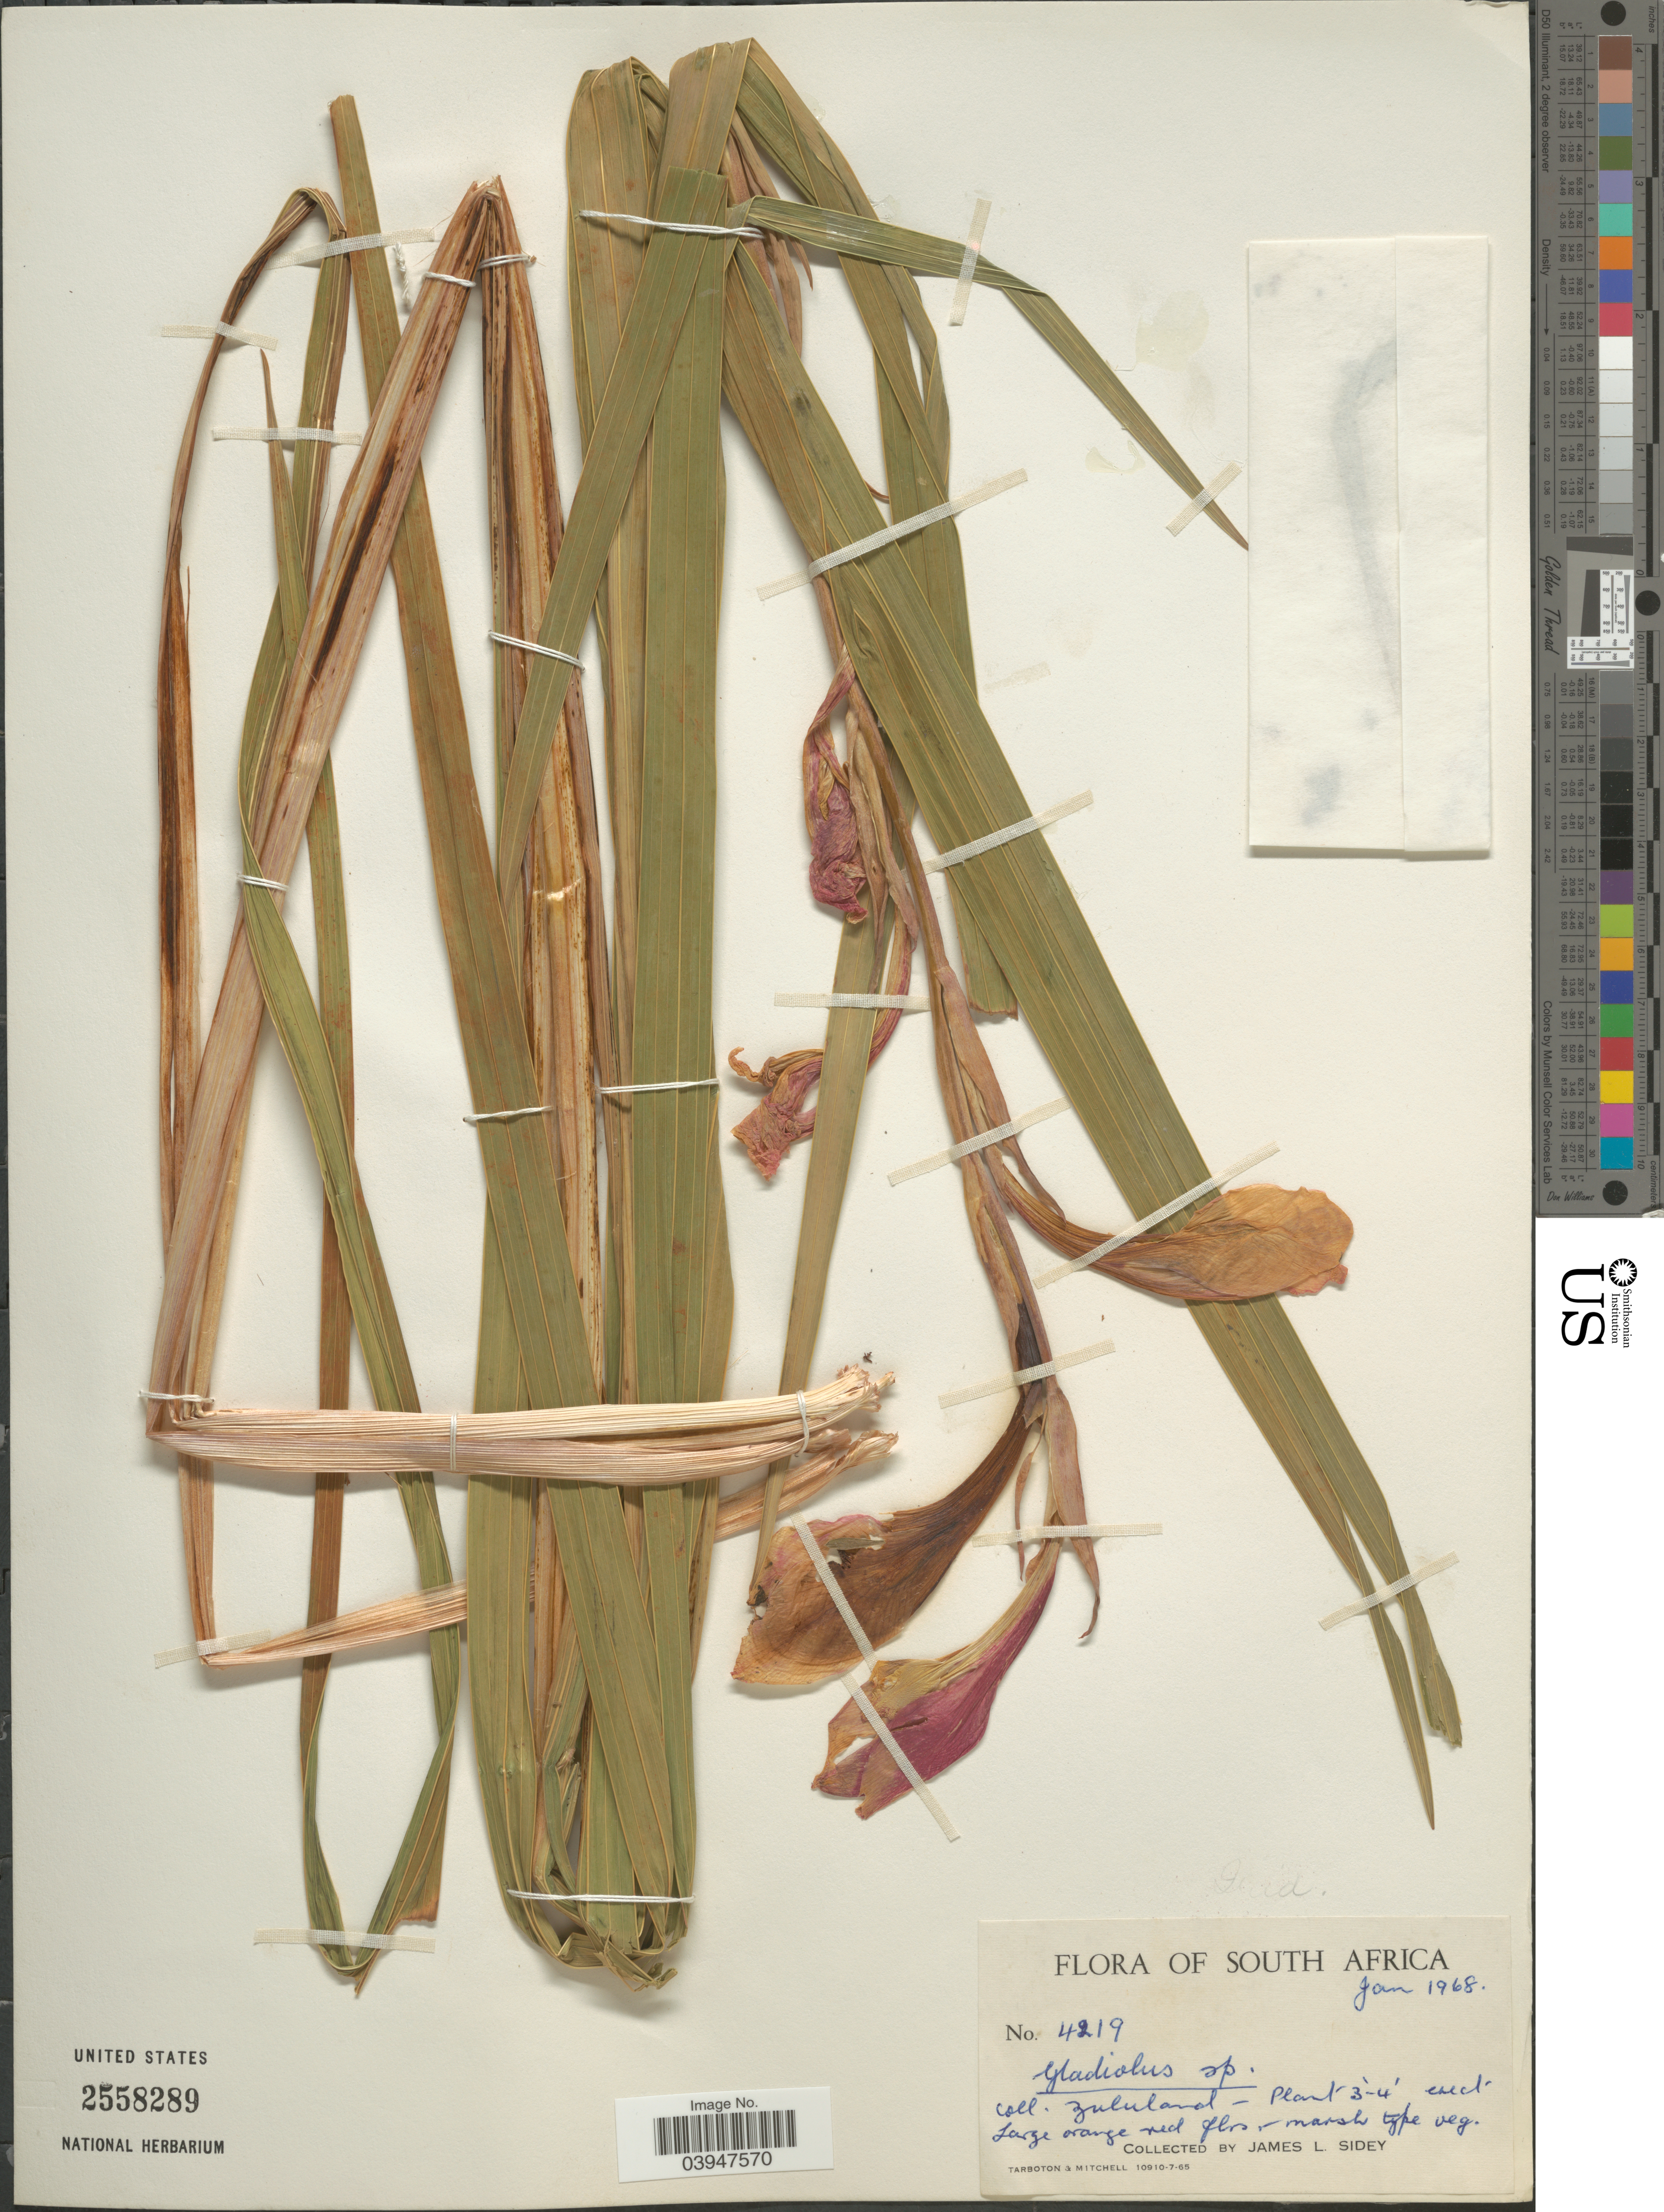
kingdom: Plantae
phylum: Tracheophyta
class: Liliopsida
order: Asparagales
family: Iridaceae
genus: Gladiolus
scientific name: Gladiolus sp.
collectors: J. L. Sidey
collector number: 4219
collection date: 1968-01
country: South Africa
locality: Zululand.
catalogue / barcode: US 2558289